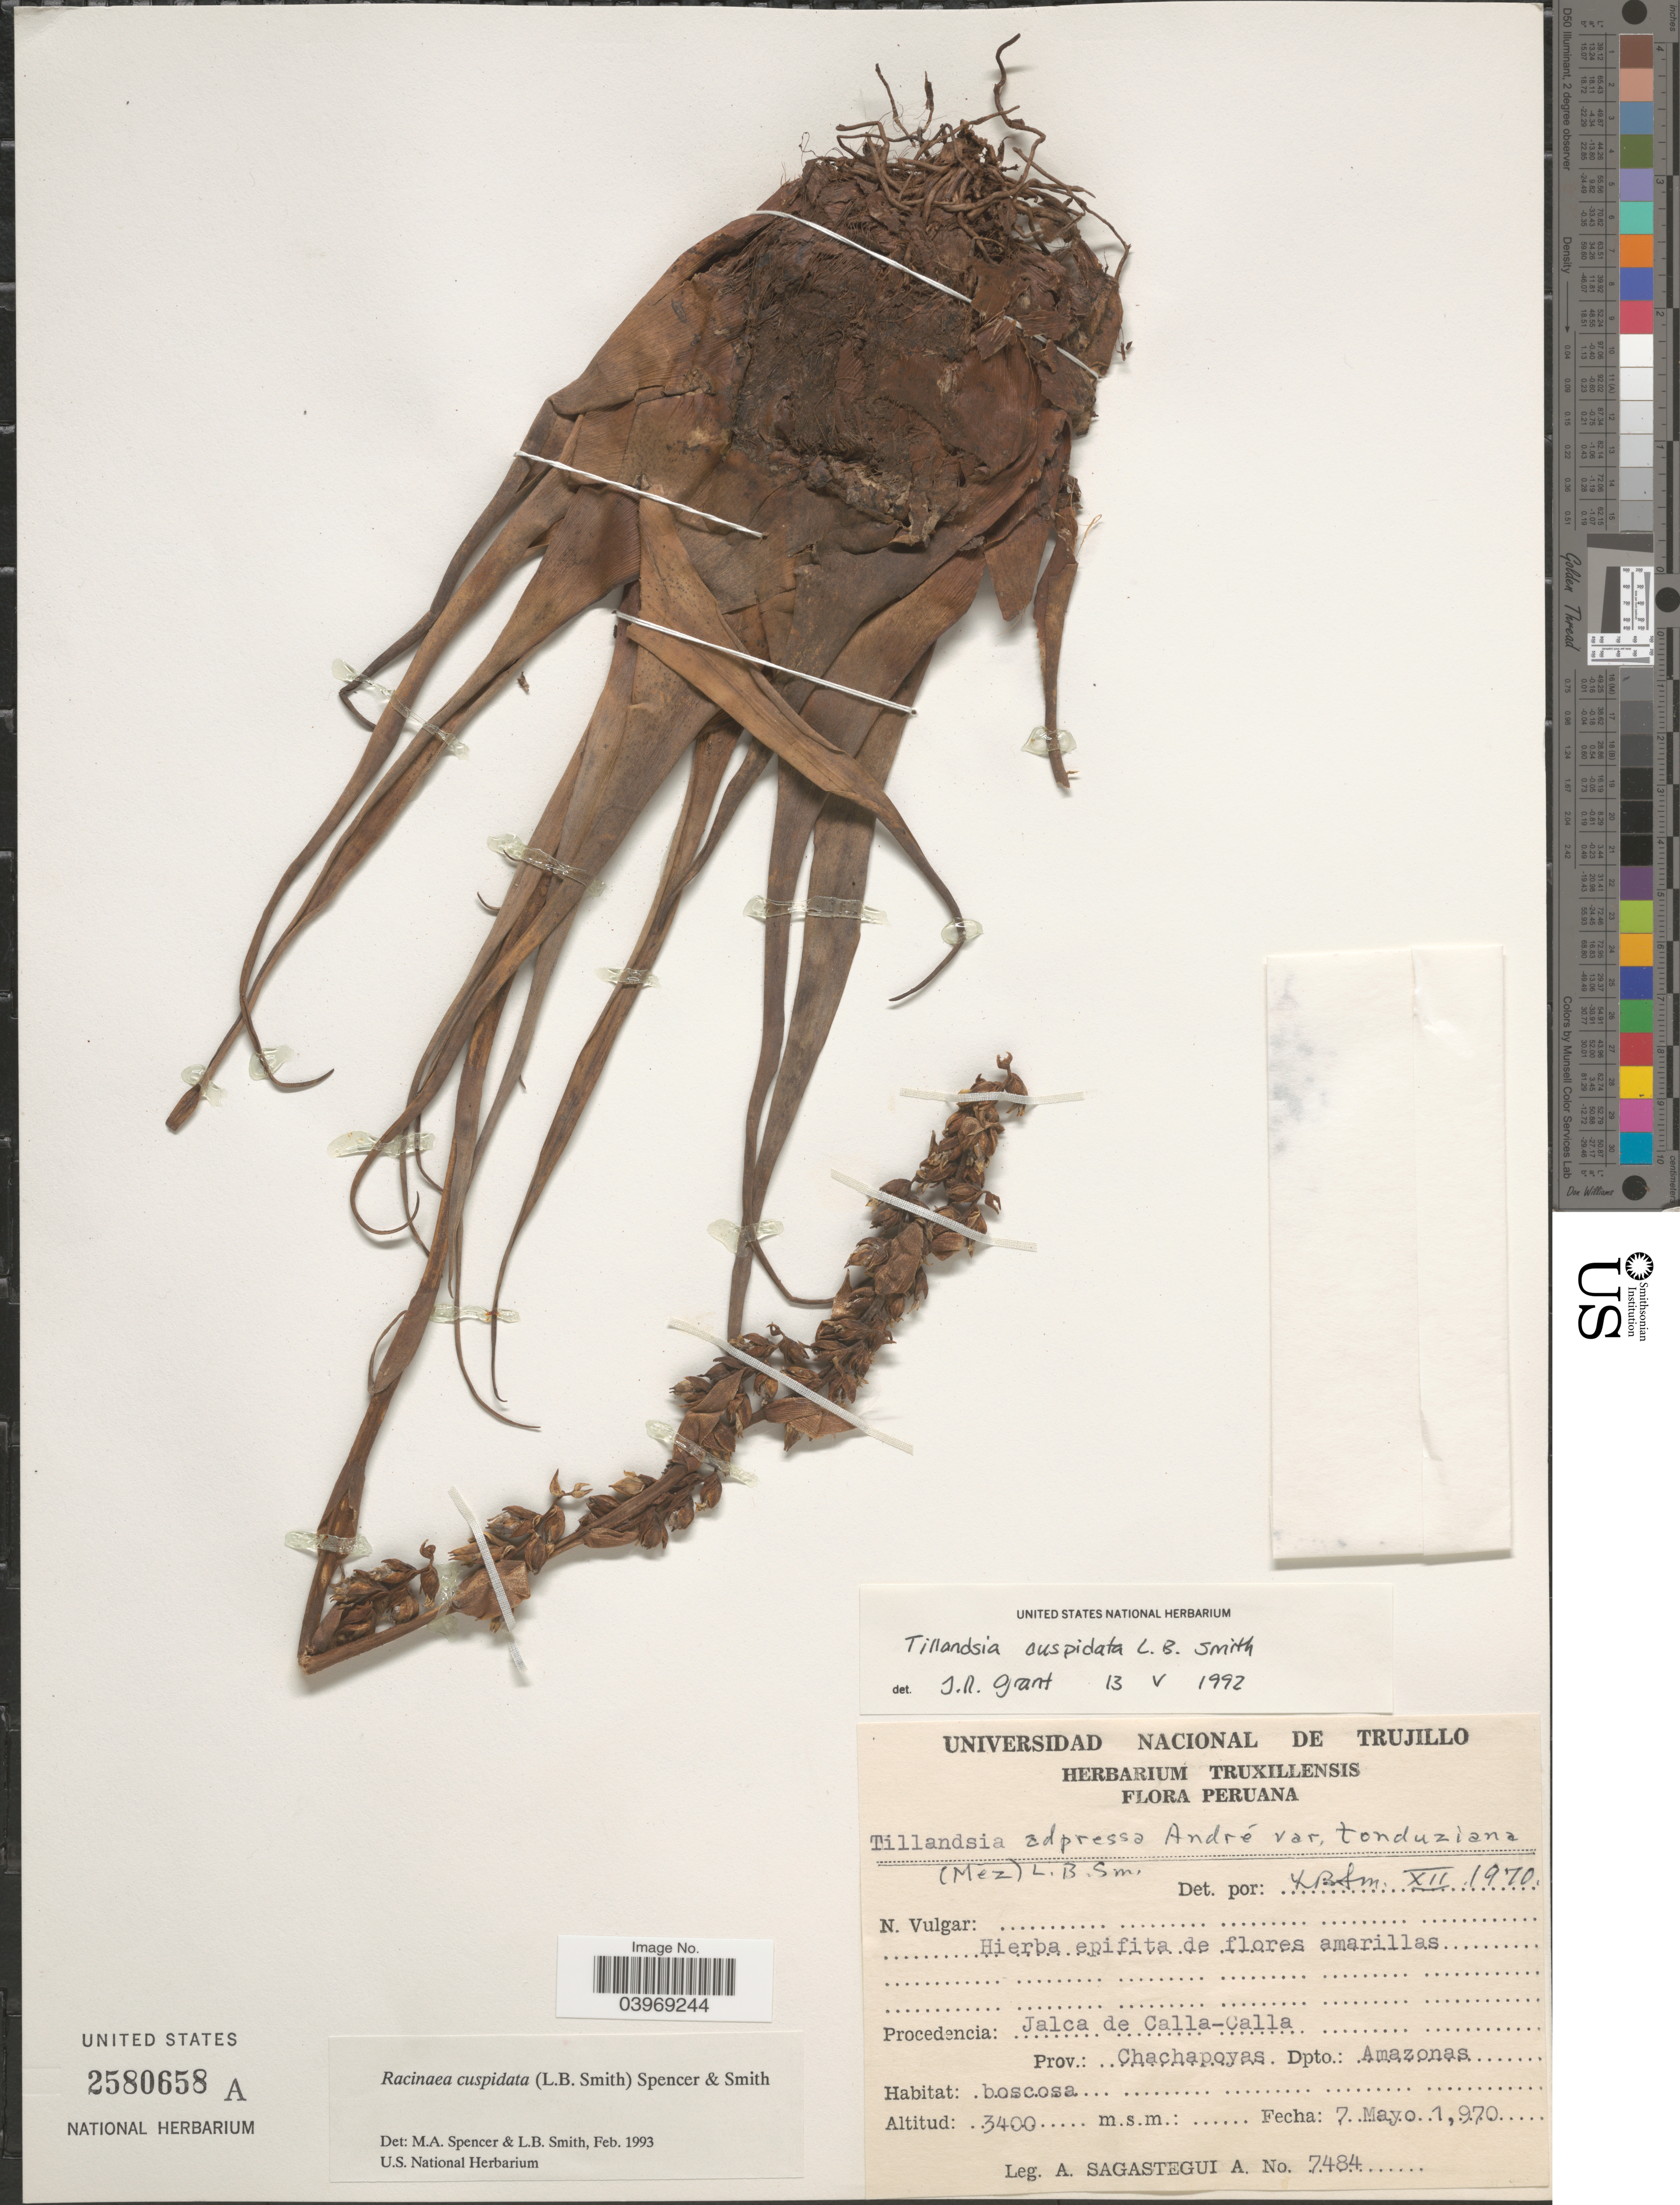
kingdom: Plantae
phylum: Tracheophyta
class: Liliopsida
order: Poales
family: Bromeliaceae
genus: Racinaea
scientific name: Racinaea cuspidata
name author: (L.B. Sm.) M.A. Spencer & L.B. Sm.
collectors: A. Sagástegui A.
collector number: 7484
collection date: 1970-05-07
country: Peru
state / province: Amazonas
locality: Jalca de Calla-Calla. Prov. Chachapoyas. Dpto.: Amazonas.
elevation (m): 3400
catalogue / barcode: US 2580658A